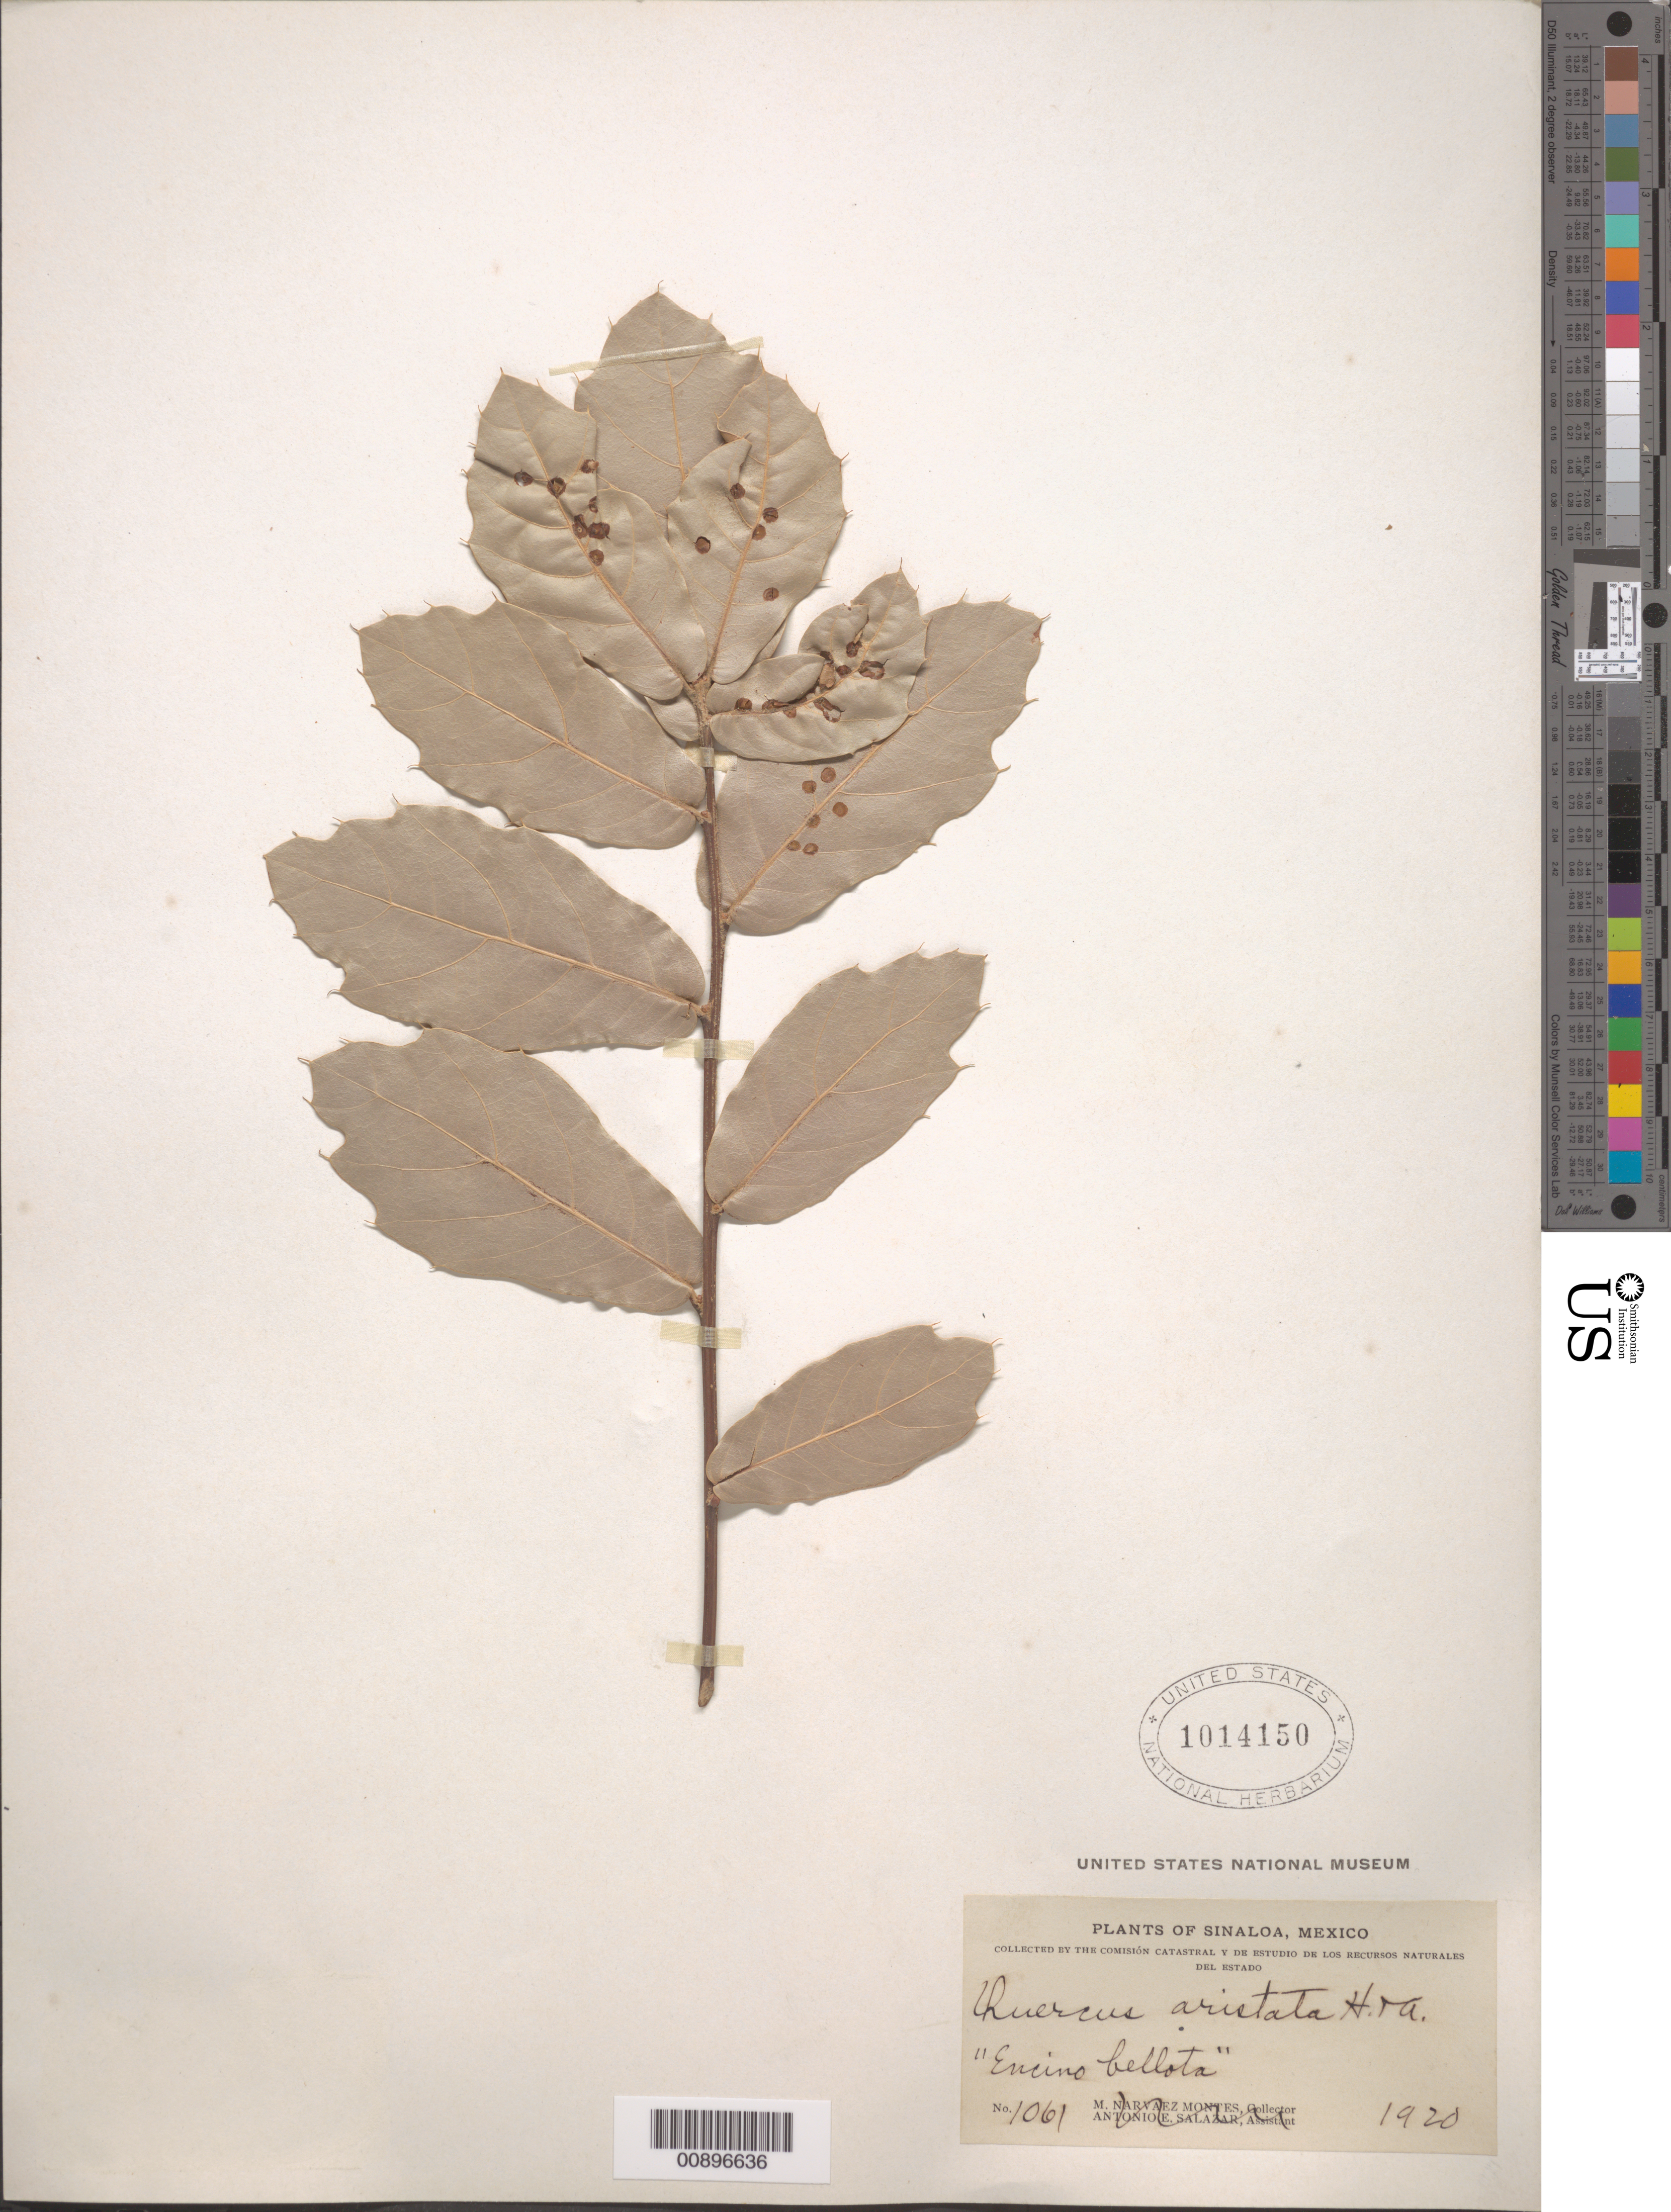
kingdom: Plantae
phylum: Tracheophyta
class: Magnoliopsida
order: Fagales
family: Fagaceae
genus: Quercus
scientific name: Quercus aristata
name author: Hook. & Arn.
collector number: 1061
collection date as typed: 1920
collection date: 1920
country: Mexico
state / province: Sinaloa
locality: Sinaloa.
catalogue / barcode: US 1014150